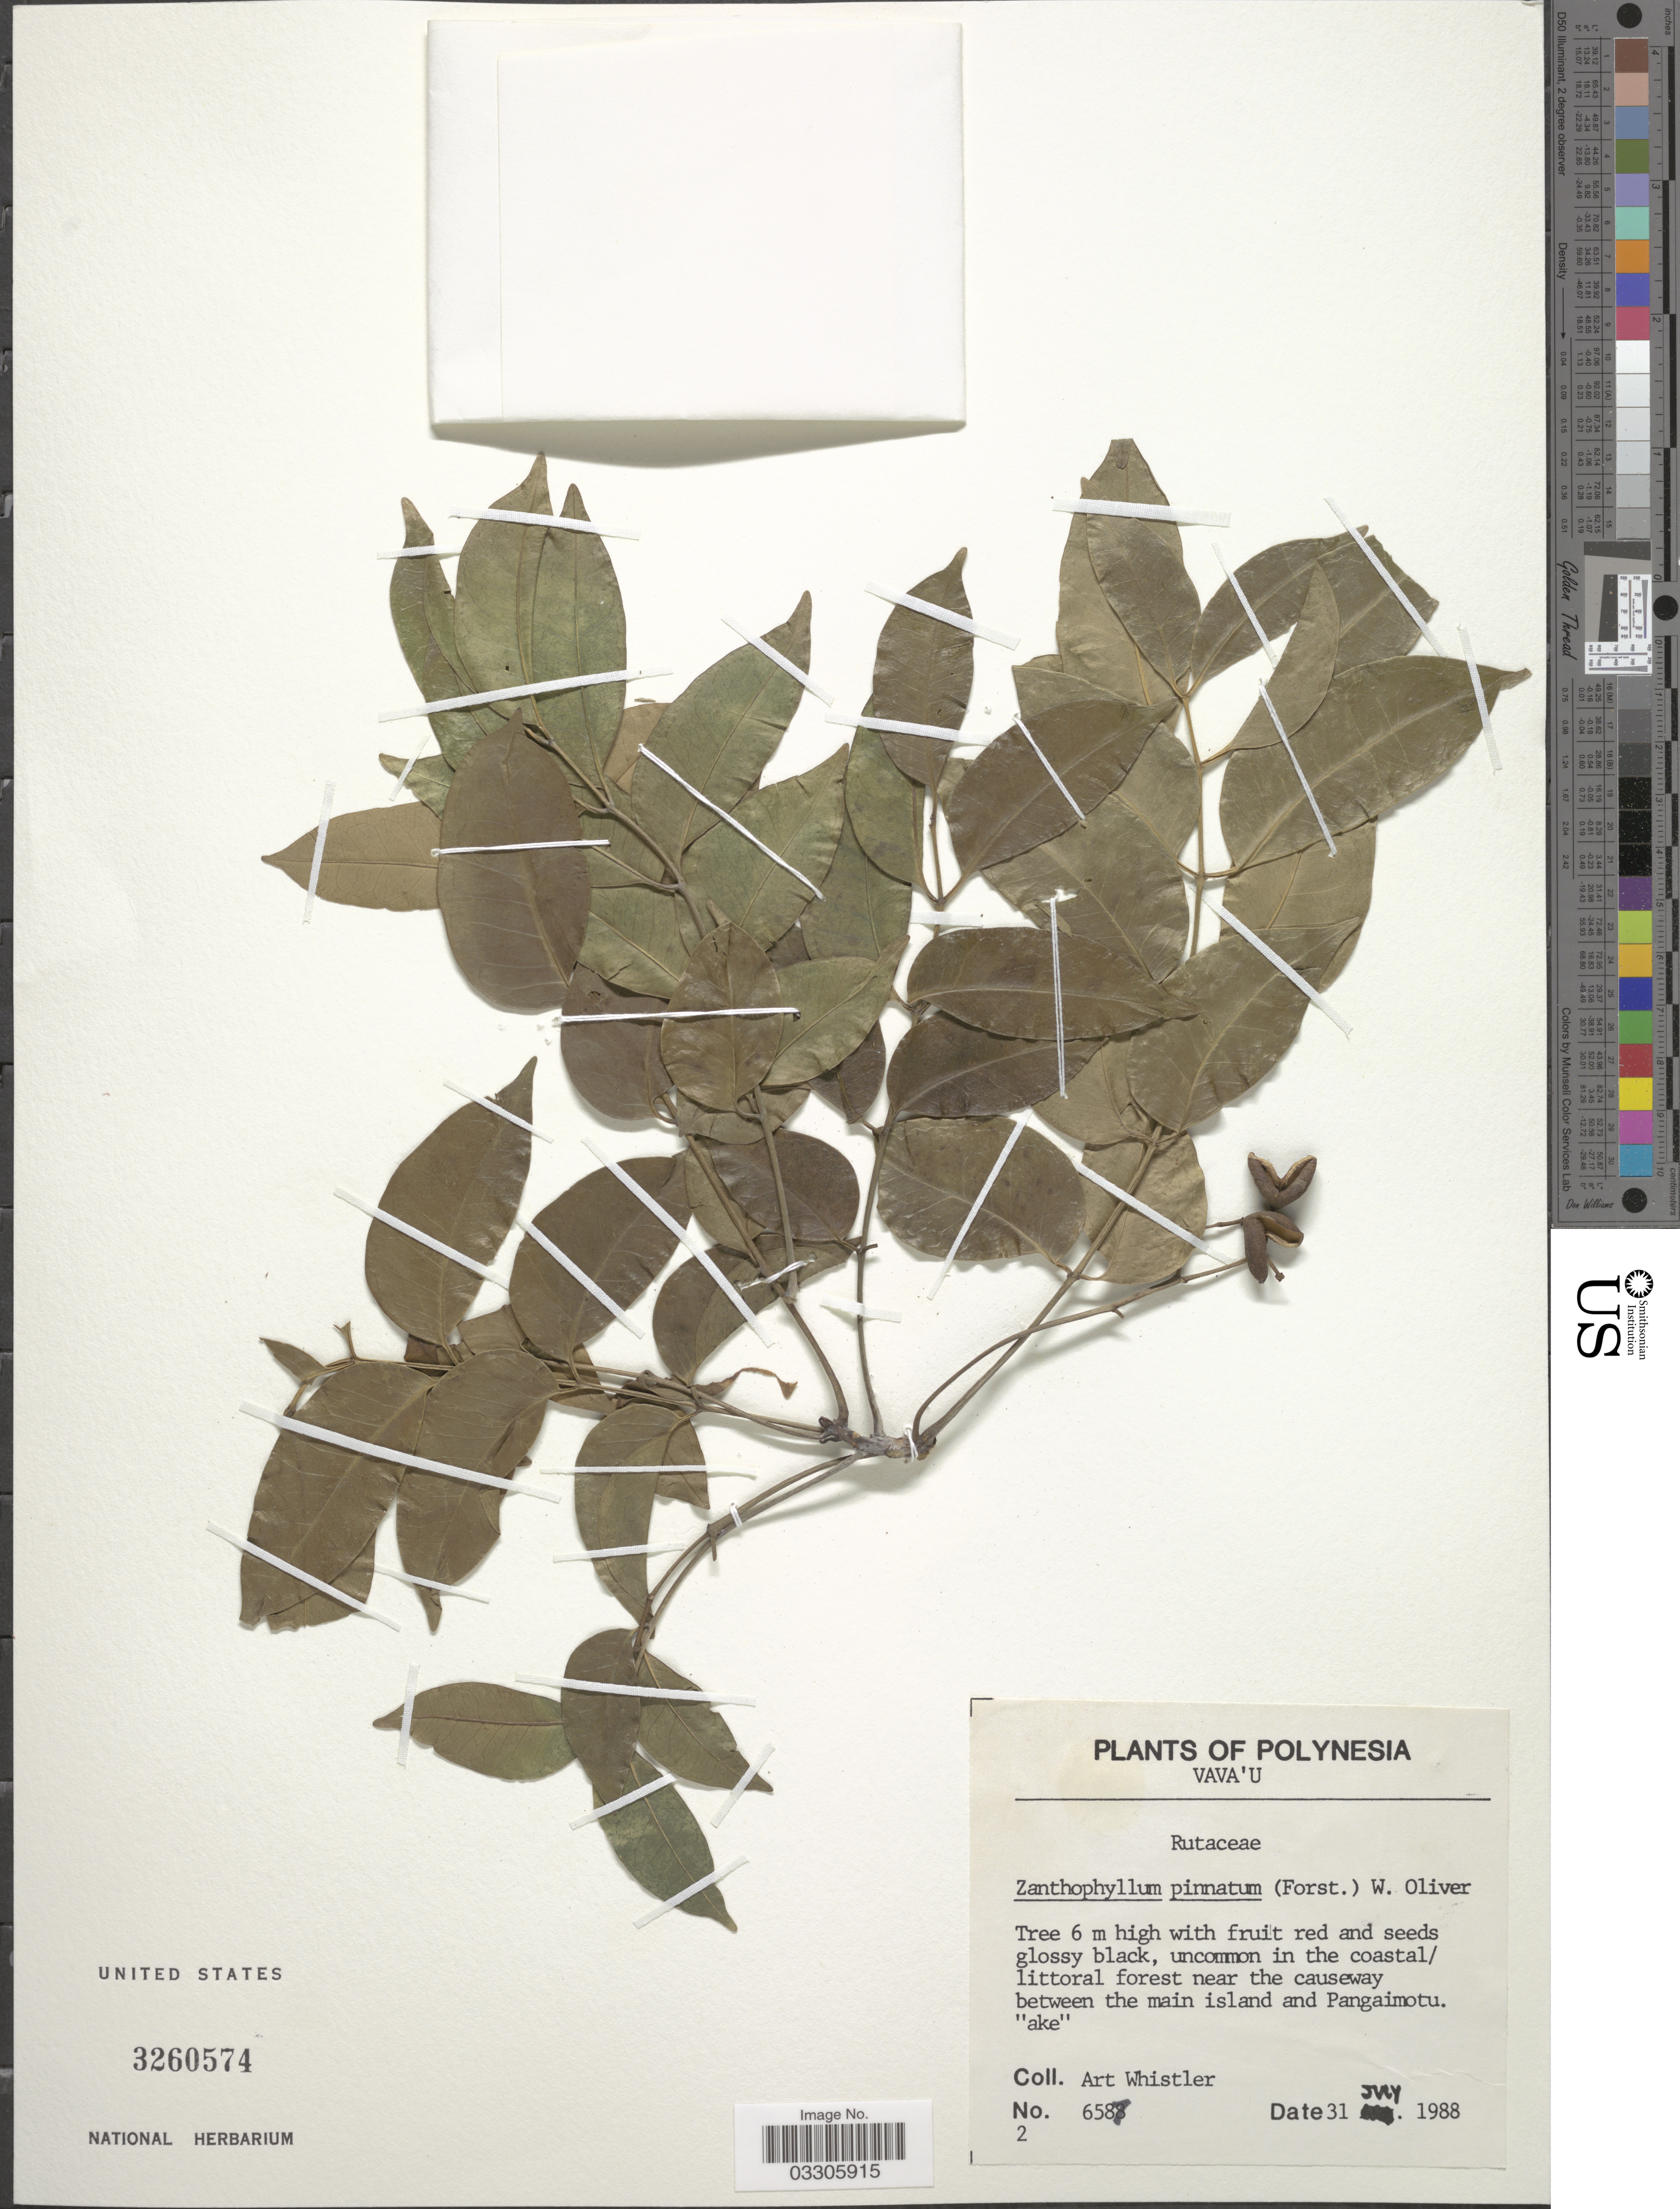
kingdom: Plantae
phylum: Tracheophyta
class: Magnoliopsida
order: Sapindales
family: Rutaceae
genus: Zanthoxylum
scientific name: Zanthoxylum pinnatum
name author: Druce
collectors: A. Whistler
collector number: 6587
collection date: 1988-07-31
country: French Polynesia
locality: Polynesia, Vava'u, uncommon in the coastal/littoral forest near the causeway between the main island and Pangaimotu.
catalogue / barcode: US 3260574